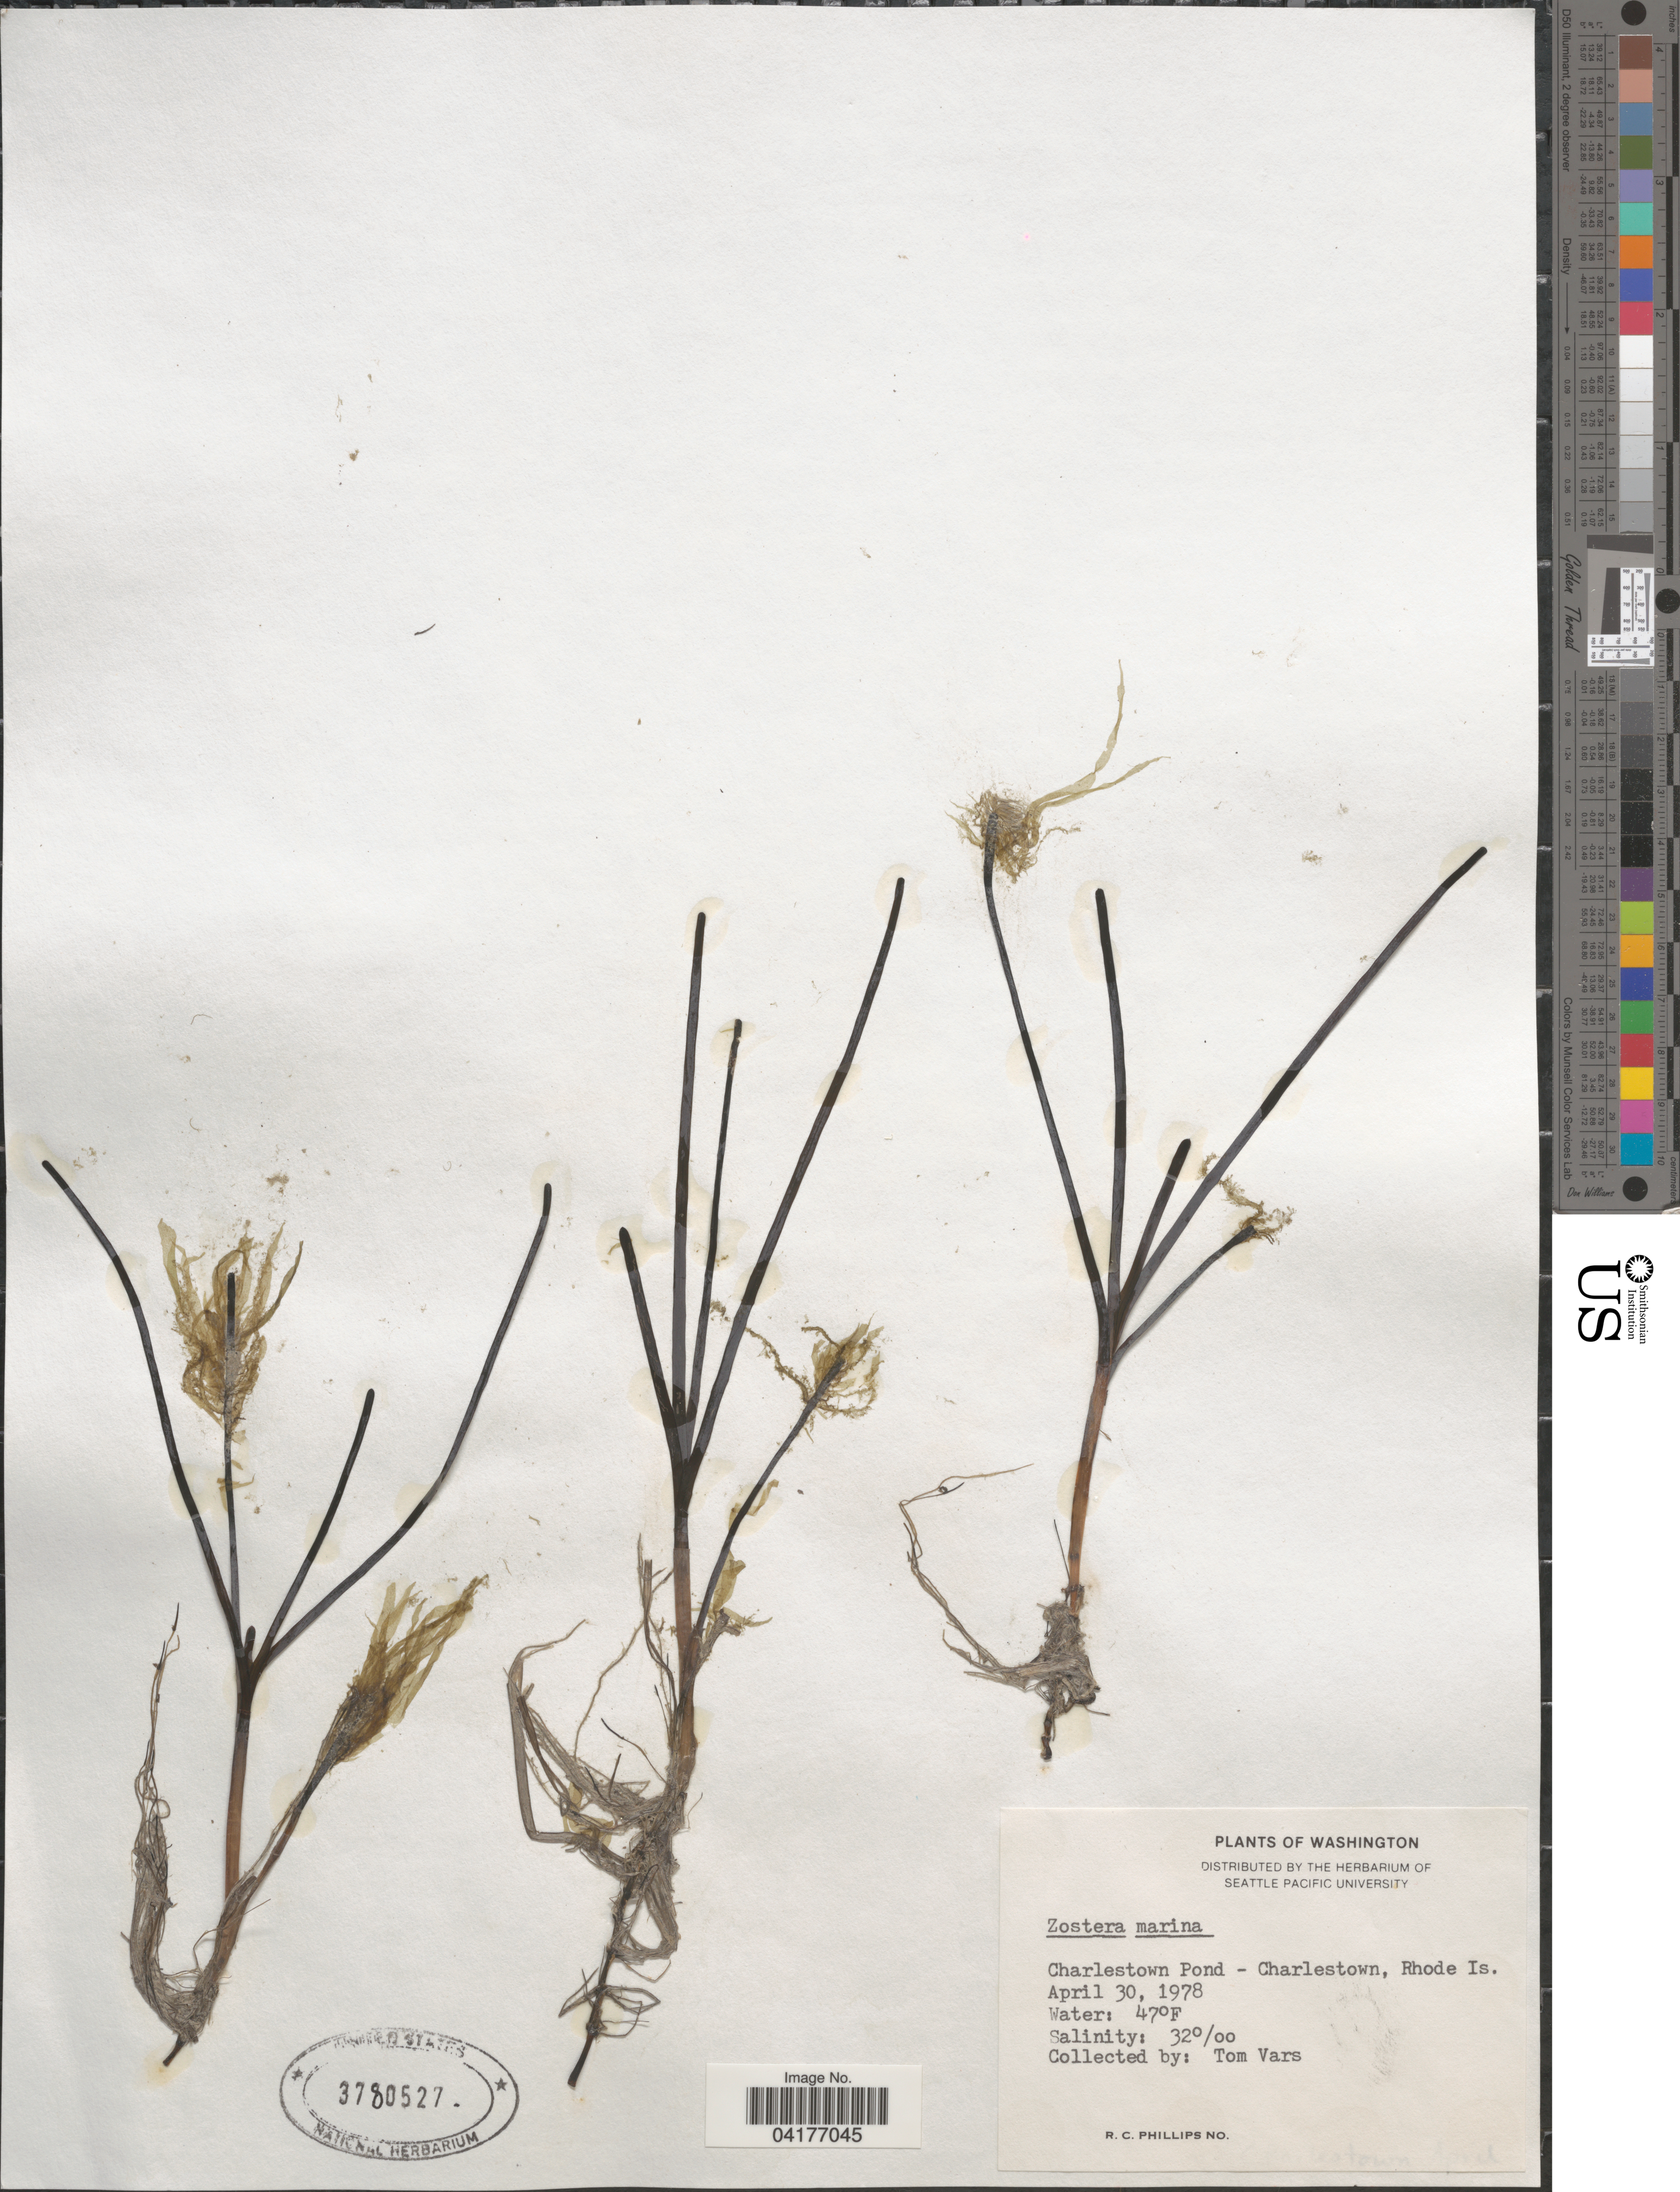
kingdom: Plantae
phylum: Tracheophyta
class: Liliopsida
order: Alismatales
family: Zosteraceae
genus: Zostera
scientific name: Zostera marina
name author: L.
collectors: T. Vars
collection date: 1978-04-30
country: United States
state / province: Rhode Island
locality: Charlestown Pond - Charlestown.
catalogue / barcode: US 3780527